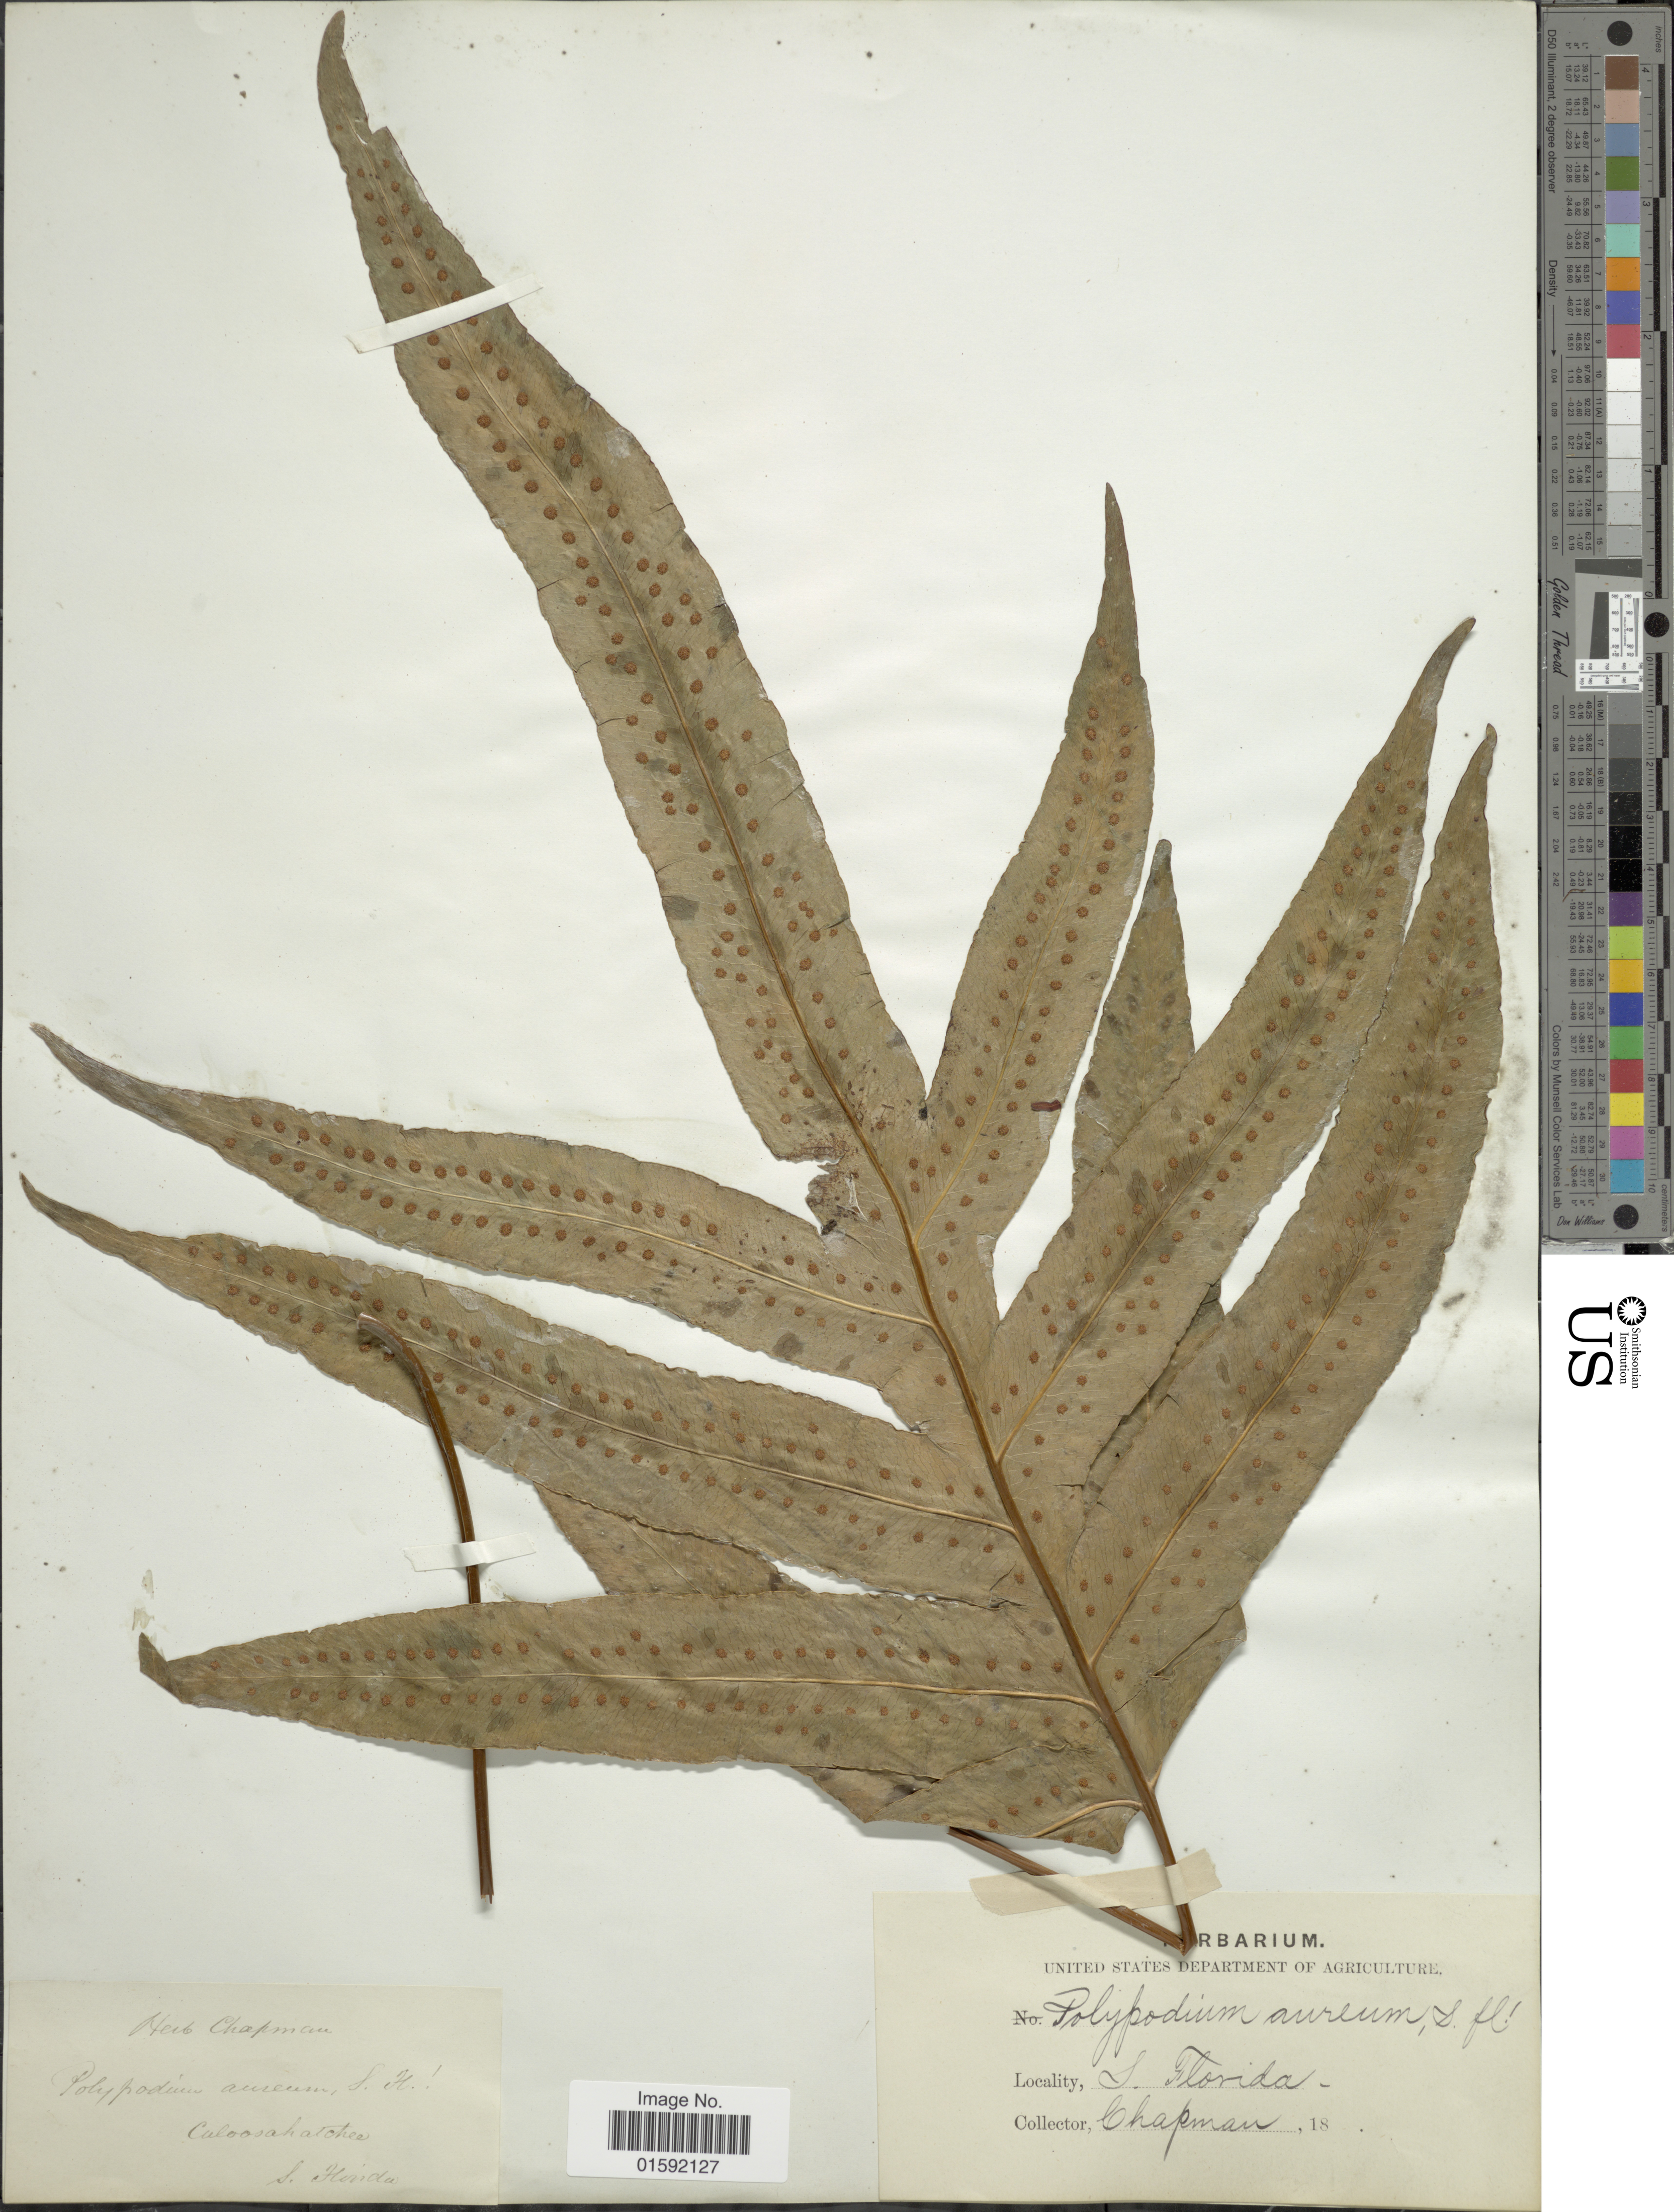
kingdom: Plantae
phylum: Tracheophyta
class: Polypodiopsida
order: Polypodiales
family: Polypodiaceae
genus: Phlebodium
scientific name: Phlebodium aureum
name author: (L.) J. Sm.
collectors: A. Chapman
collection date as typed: Transcribed d/m/y: //18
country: United States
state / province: Florida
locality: S. Florida